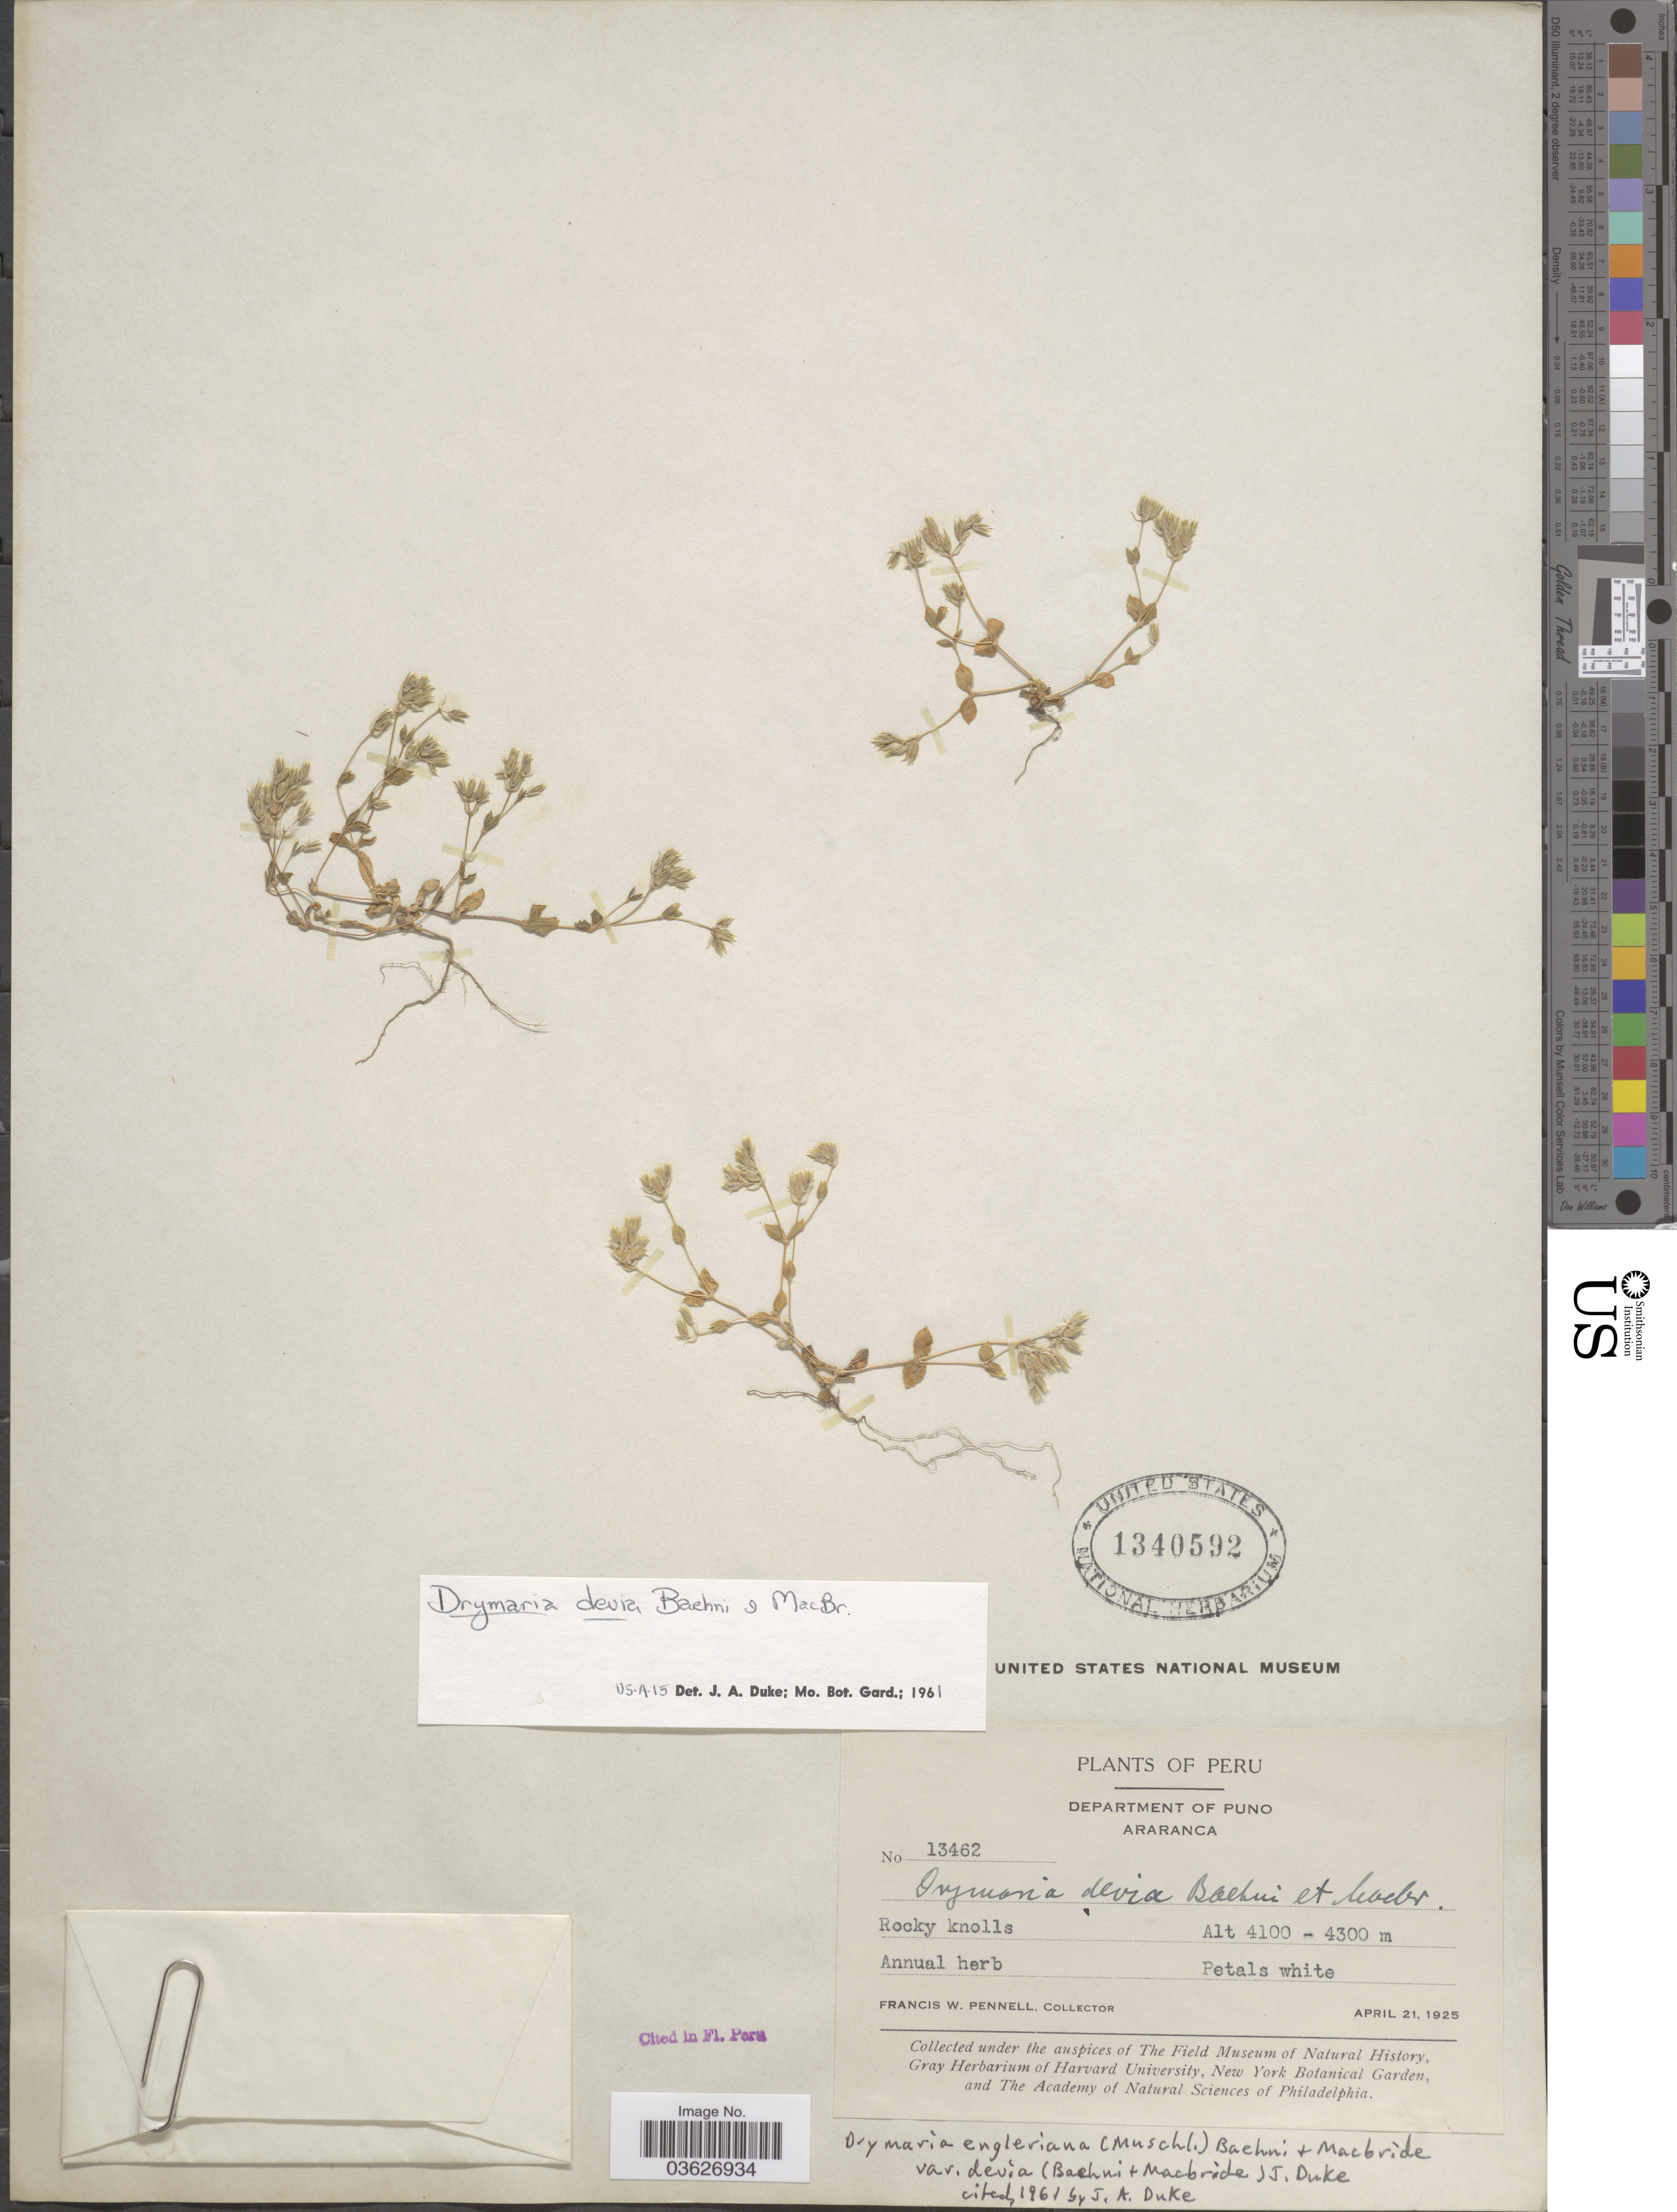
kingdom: Plantae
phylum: Tracheophyta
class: Magnoliopsida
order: Caryophyllales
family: Caryophyllaceae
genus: Drymaria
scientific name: Drymaria engleriana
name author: (Muschl.) Baehni & J.F. Macbr.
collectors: F. W. Pennell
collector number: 13462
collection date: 1925-04-21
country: Peru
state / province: Puno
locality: Department of Puno. Araranca.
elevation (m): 4100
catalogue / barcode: US 1340592